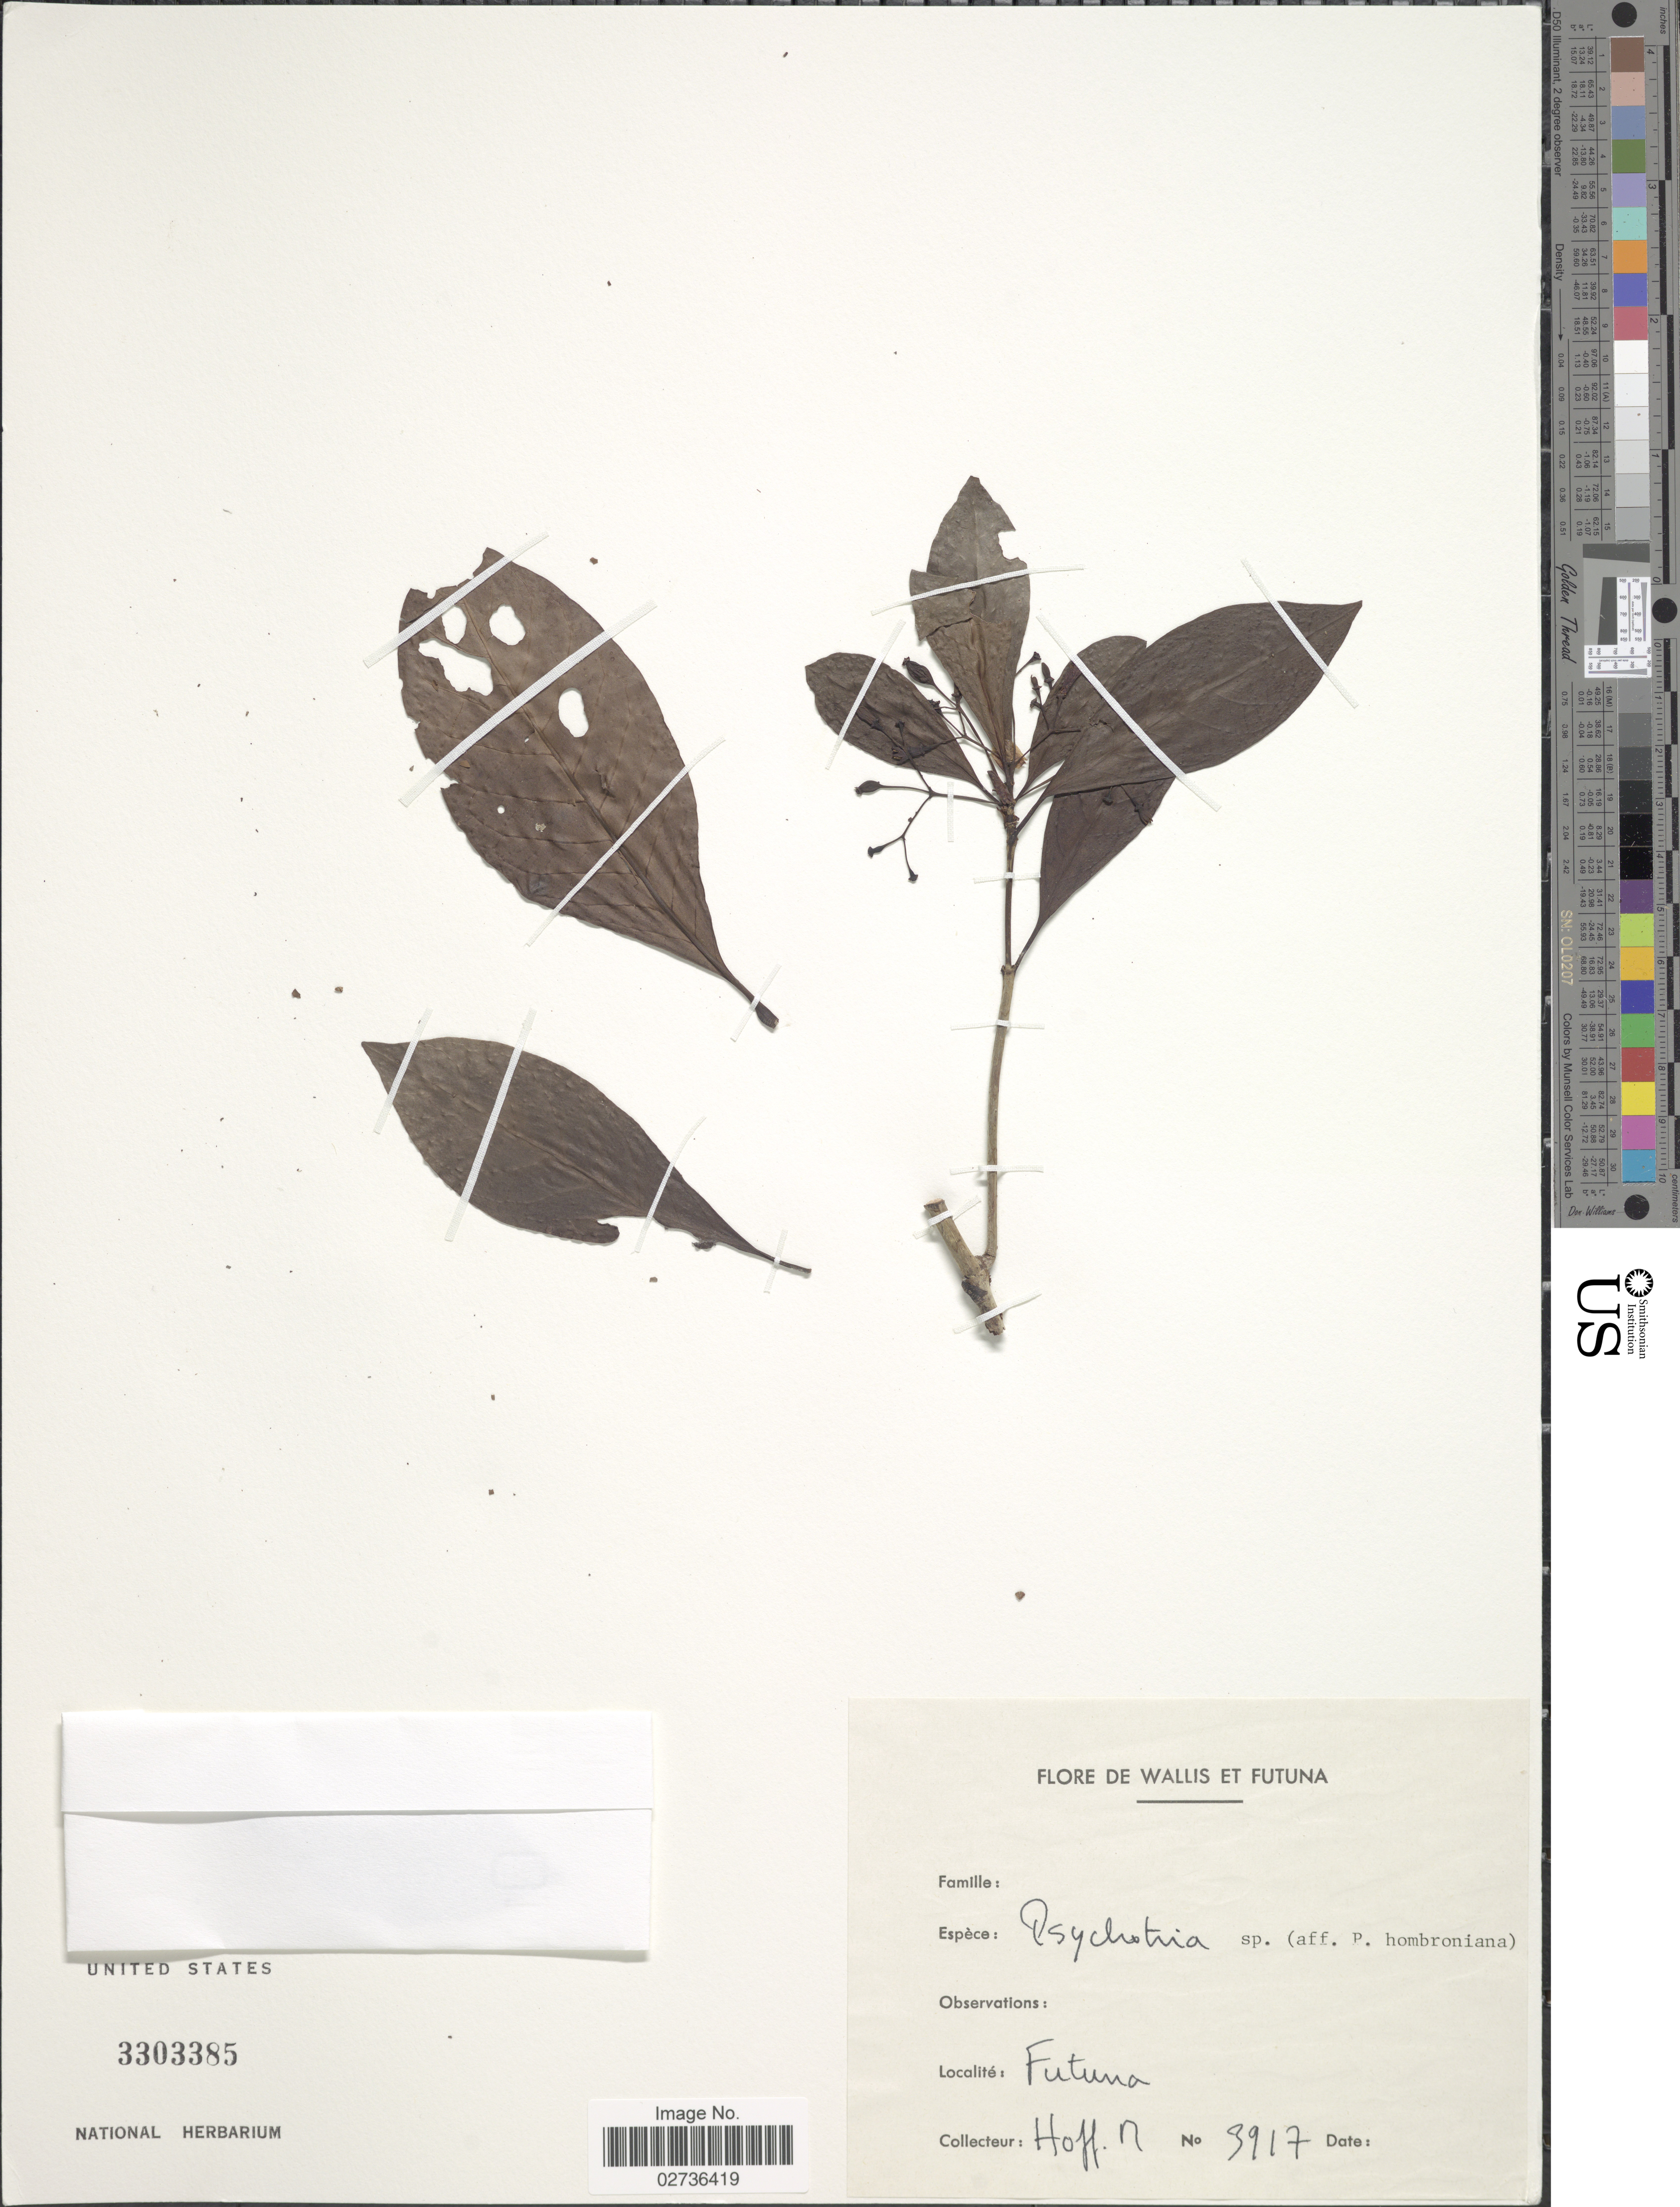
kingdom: Plantae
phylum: Tracheophyta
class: Magnoliopsida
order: Gentianales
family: Rubiaceae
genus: Psychotria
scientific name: Psychotria hombroniana var. squarrosa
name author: (Valeton) Fosberg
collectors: N. Hoff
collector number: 3917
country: Wallis and Futuna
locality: Futuna, De Wallis et Futuna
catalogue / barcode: US 3303385